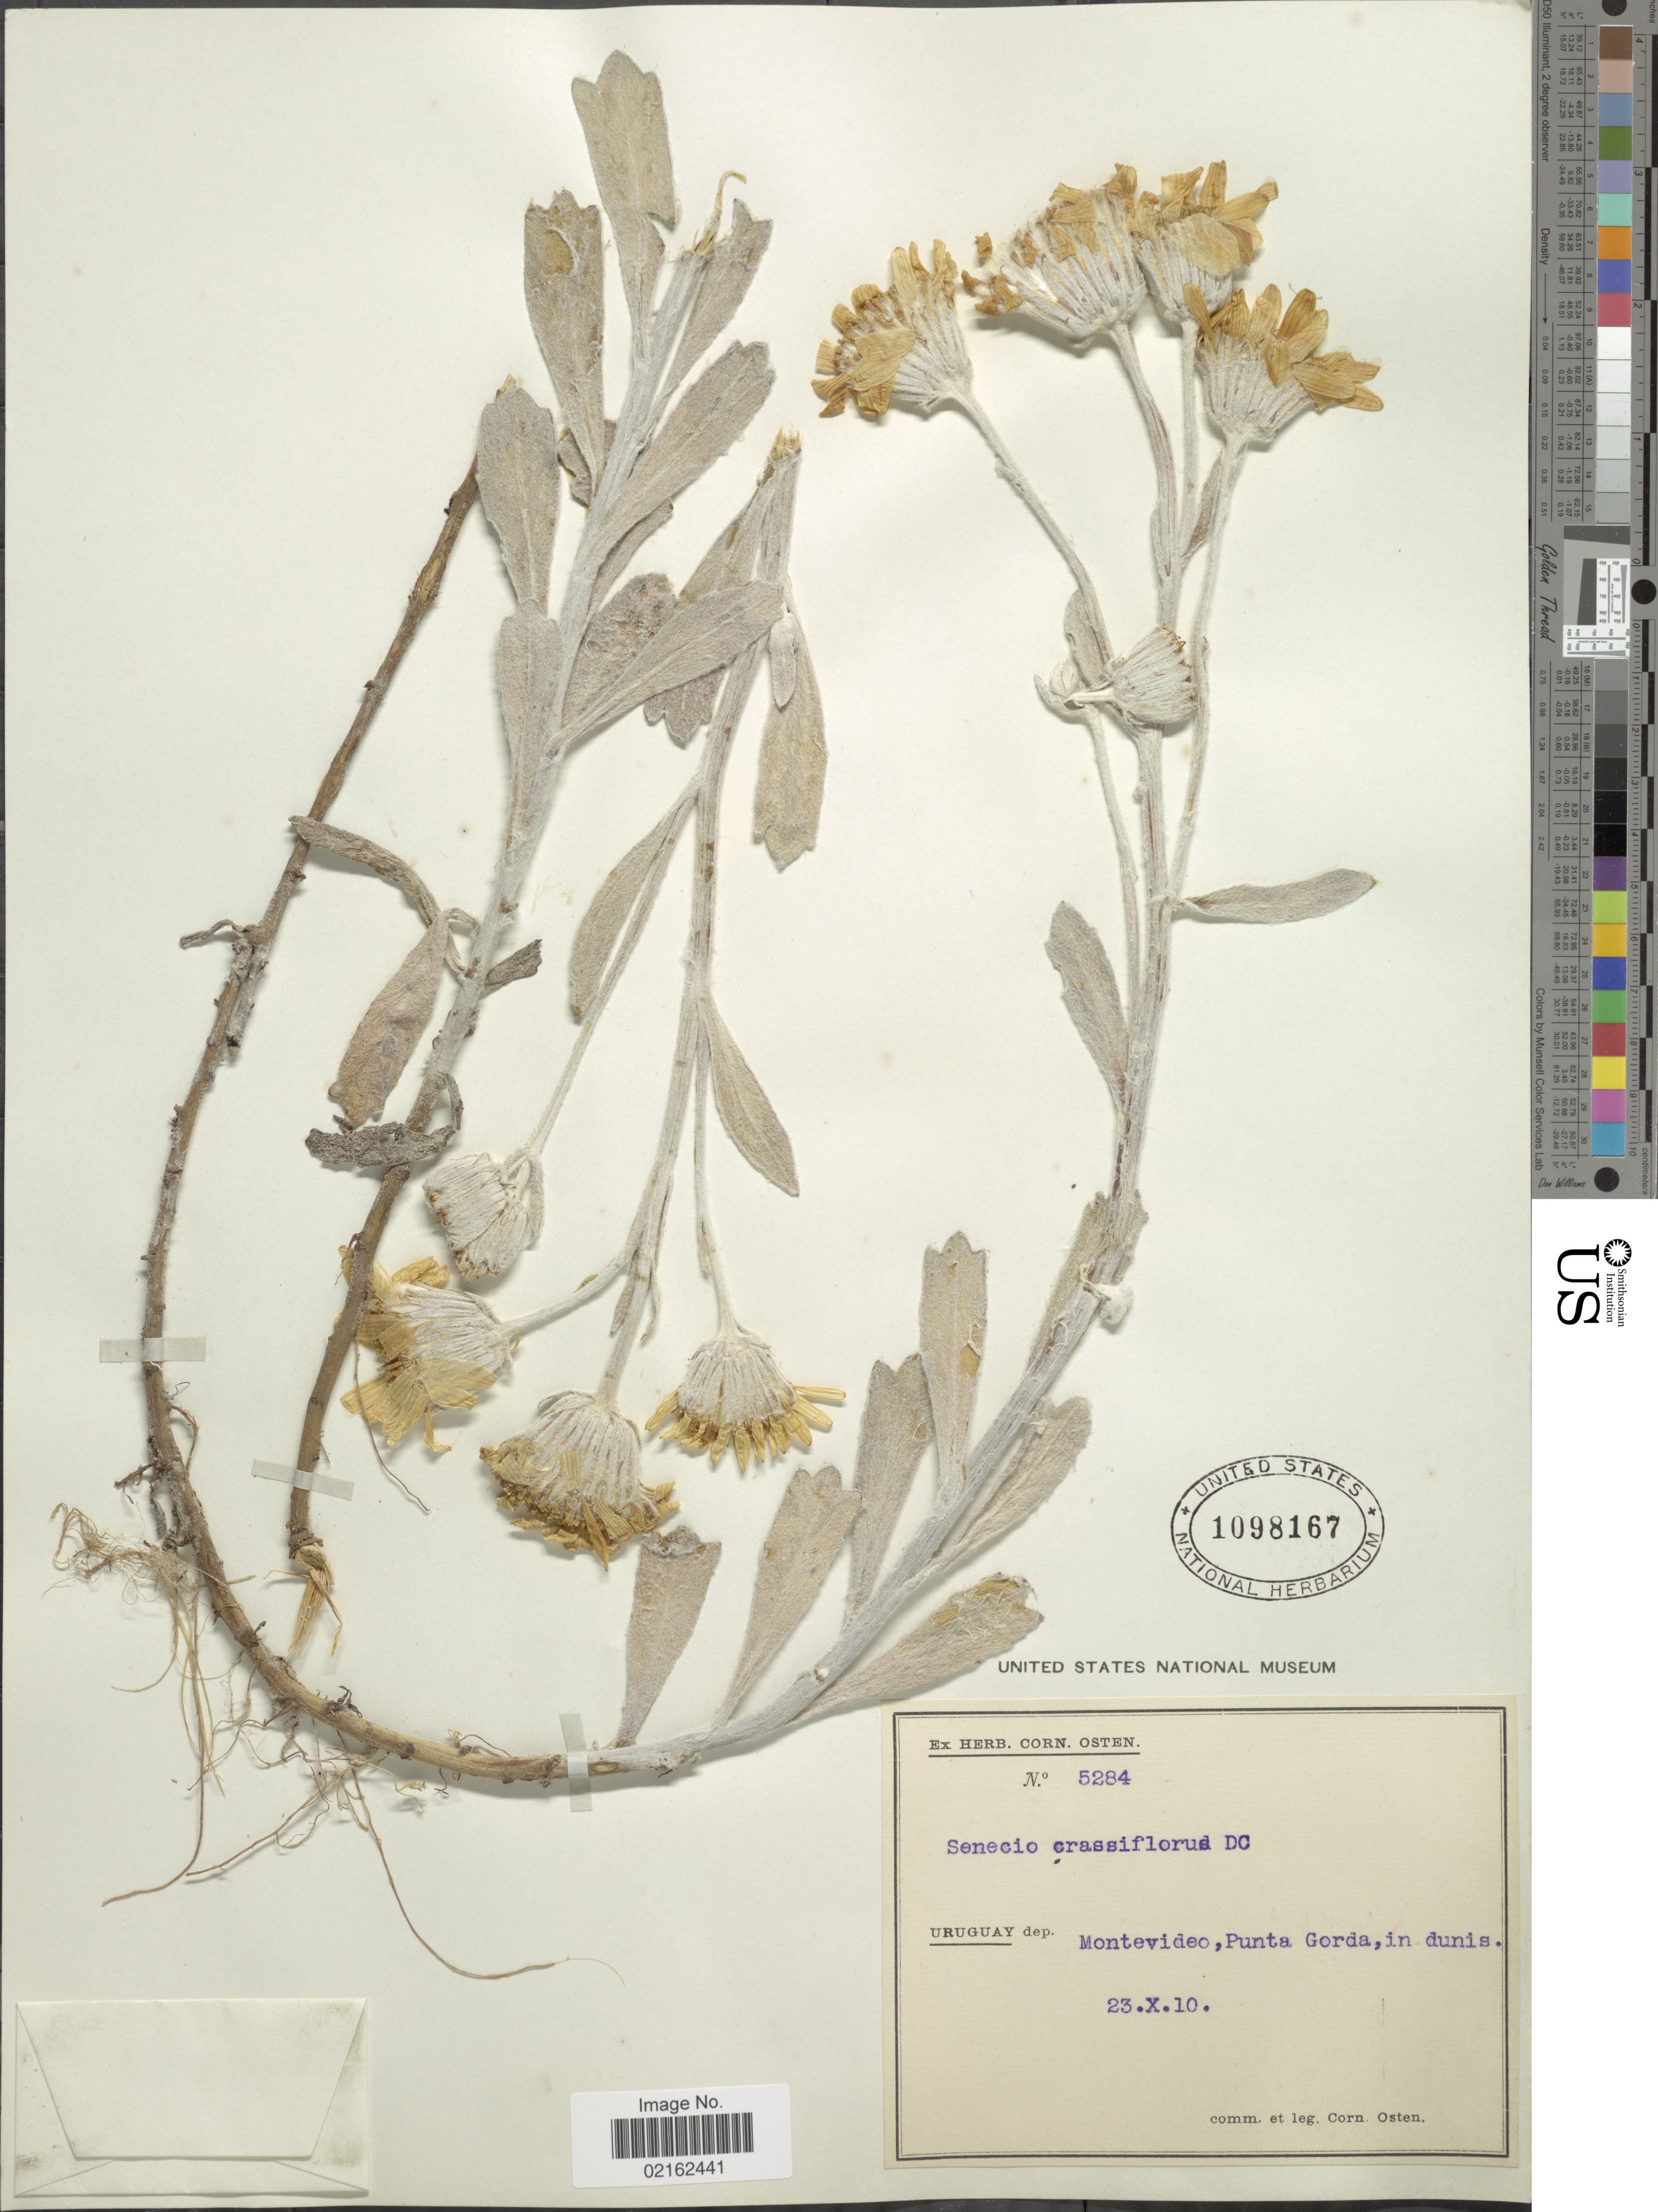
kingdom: Plantae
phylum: Tracheophyta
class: Magnoliopsida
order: Asterales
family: Asteraceae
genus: Senecio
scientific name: Senecio crassiflorus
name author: (Poir.) DC.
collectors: C. Osten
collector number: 5284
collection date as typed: Transcribed d/m/y: 23/10/10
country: Uruguay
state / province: Montevideo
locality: Punta Gorda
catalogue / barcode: US 1098167